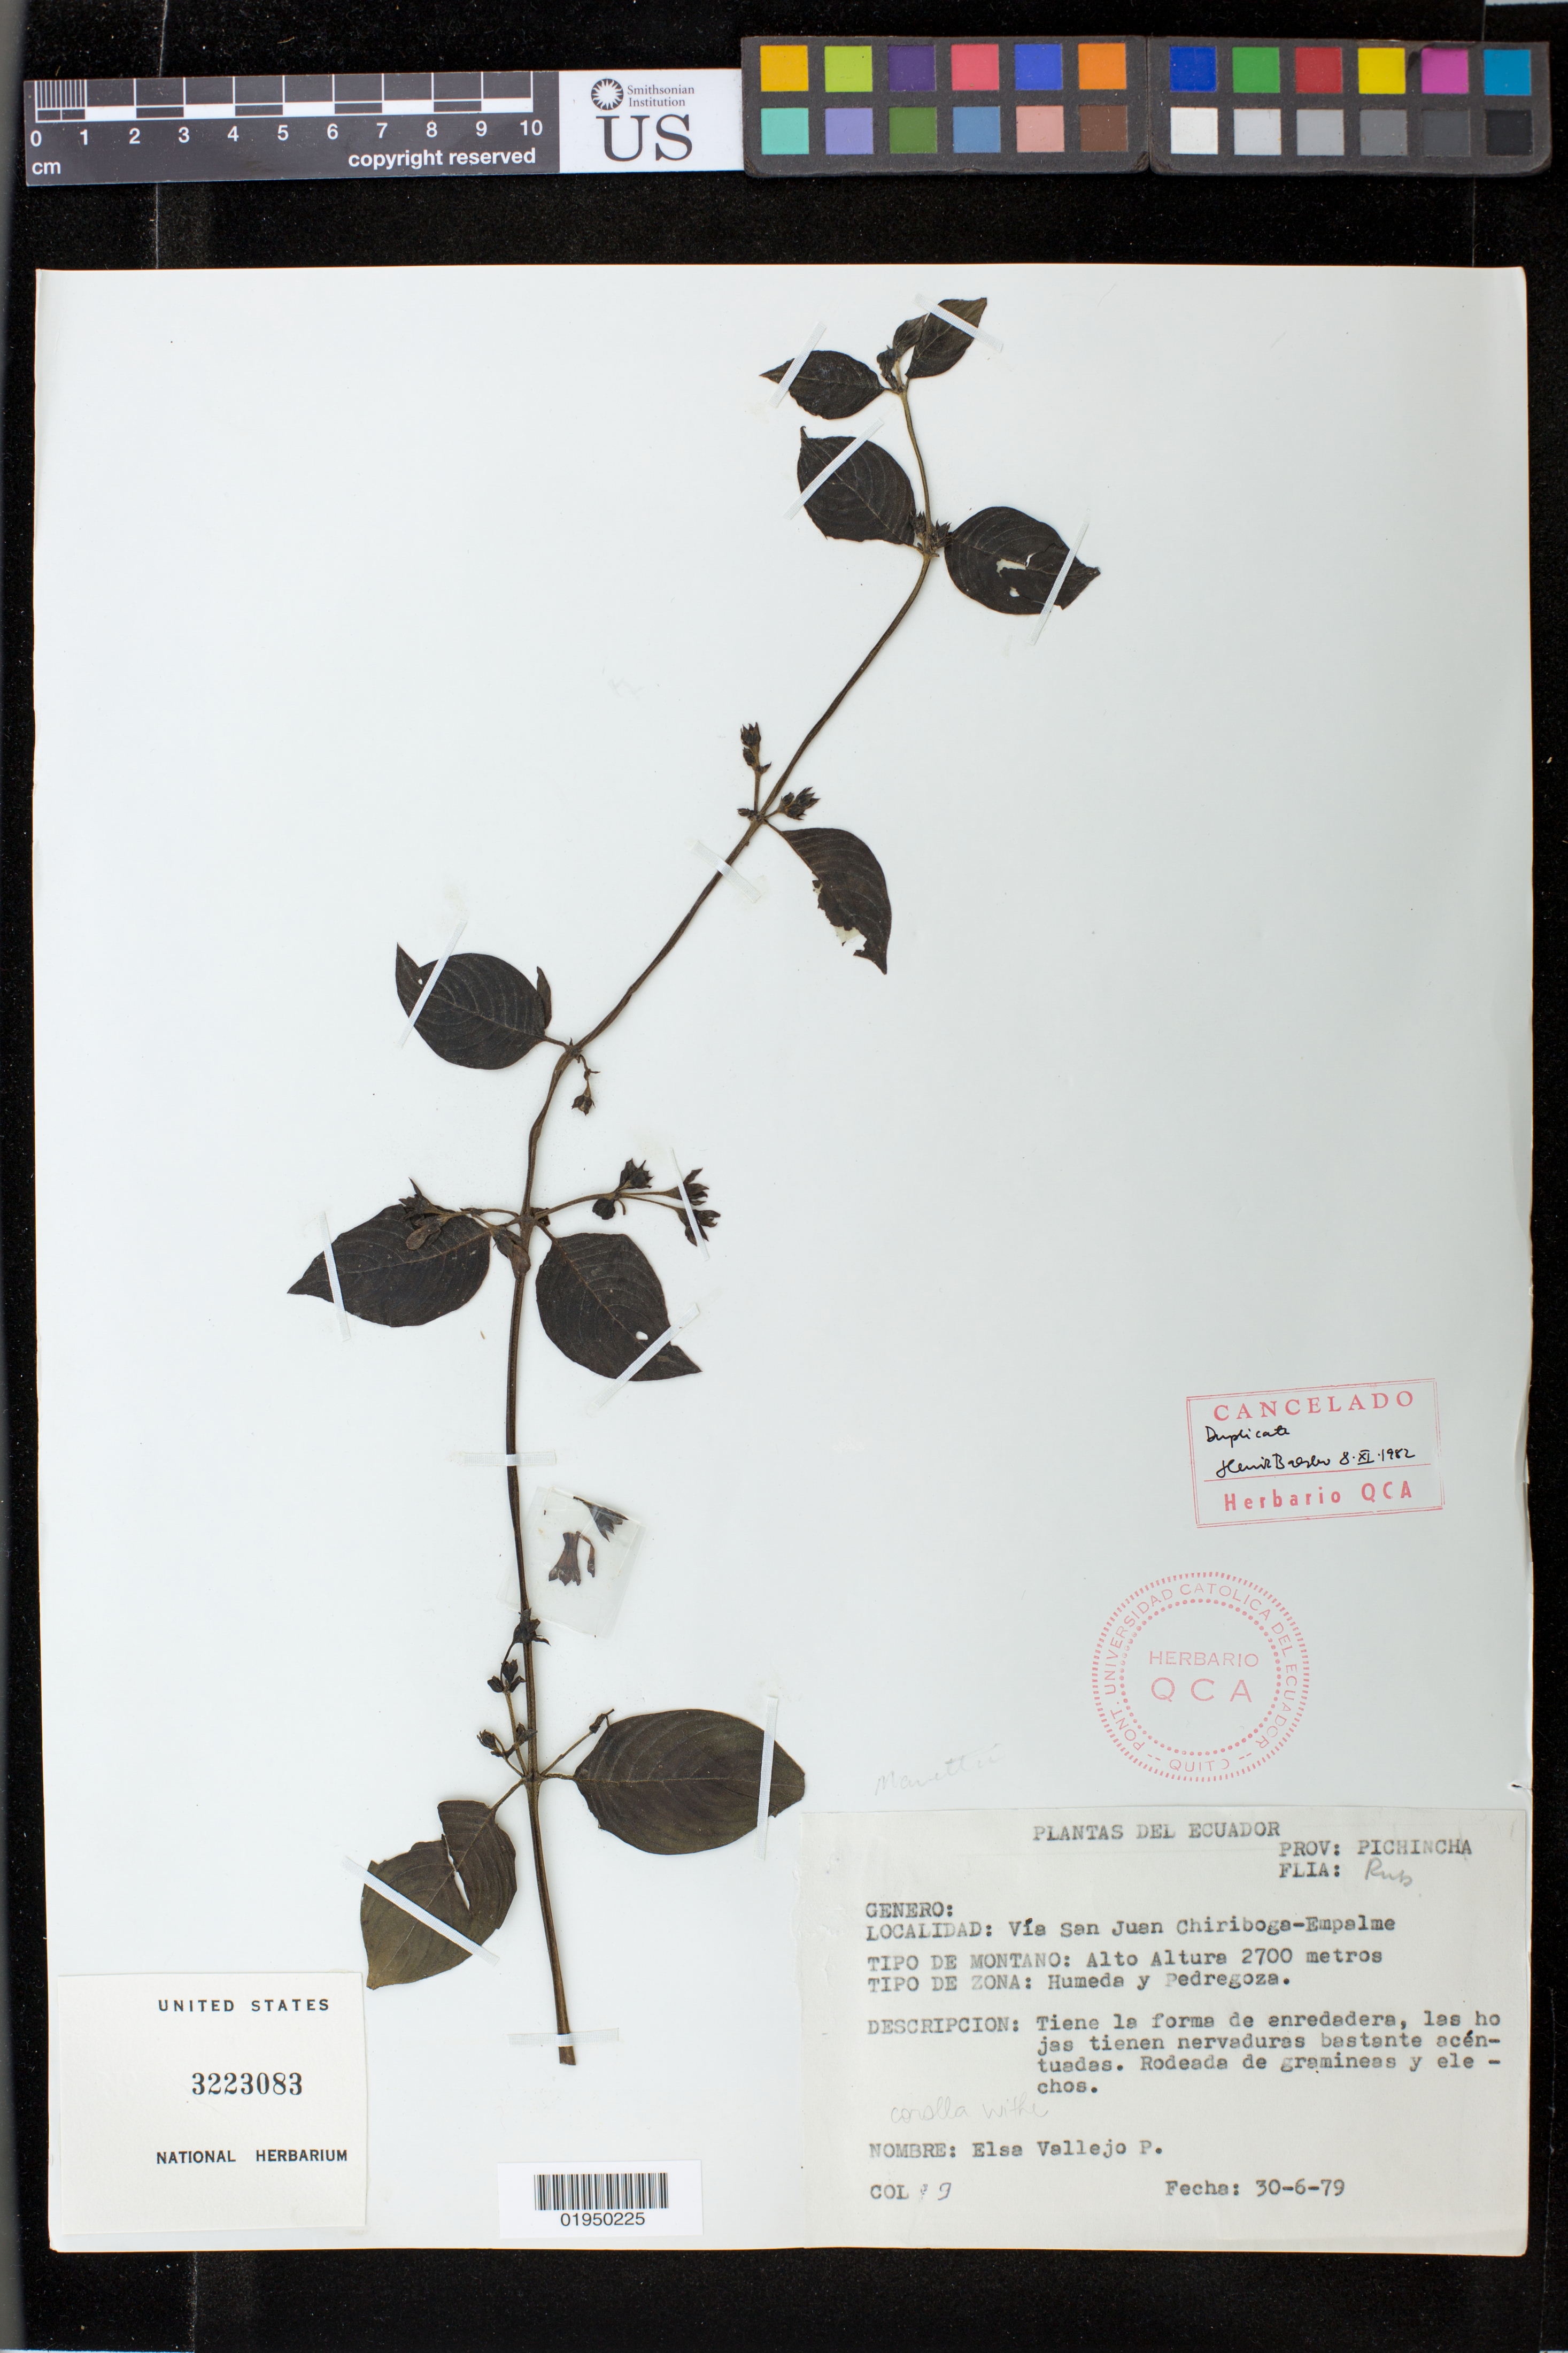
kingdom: Plantae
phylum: Tracheophyta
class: Magnoliopsida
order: Gentianales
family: Rubiaceae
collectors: E. Vallejo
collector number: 19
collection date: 1979-06-30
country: Ecuador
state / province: Pichincha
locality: Via San Juan Chiriboga-Empalme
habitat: Humeda y Pedtegoza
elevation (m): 2700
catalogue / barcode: US 3223083